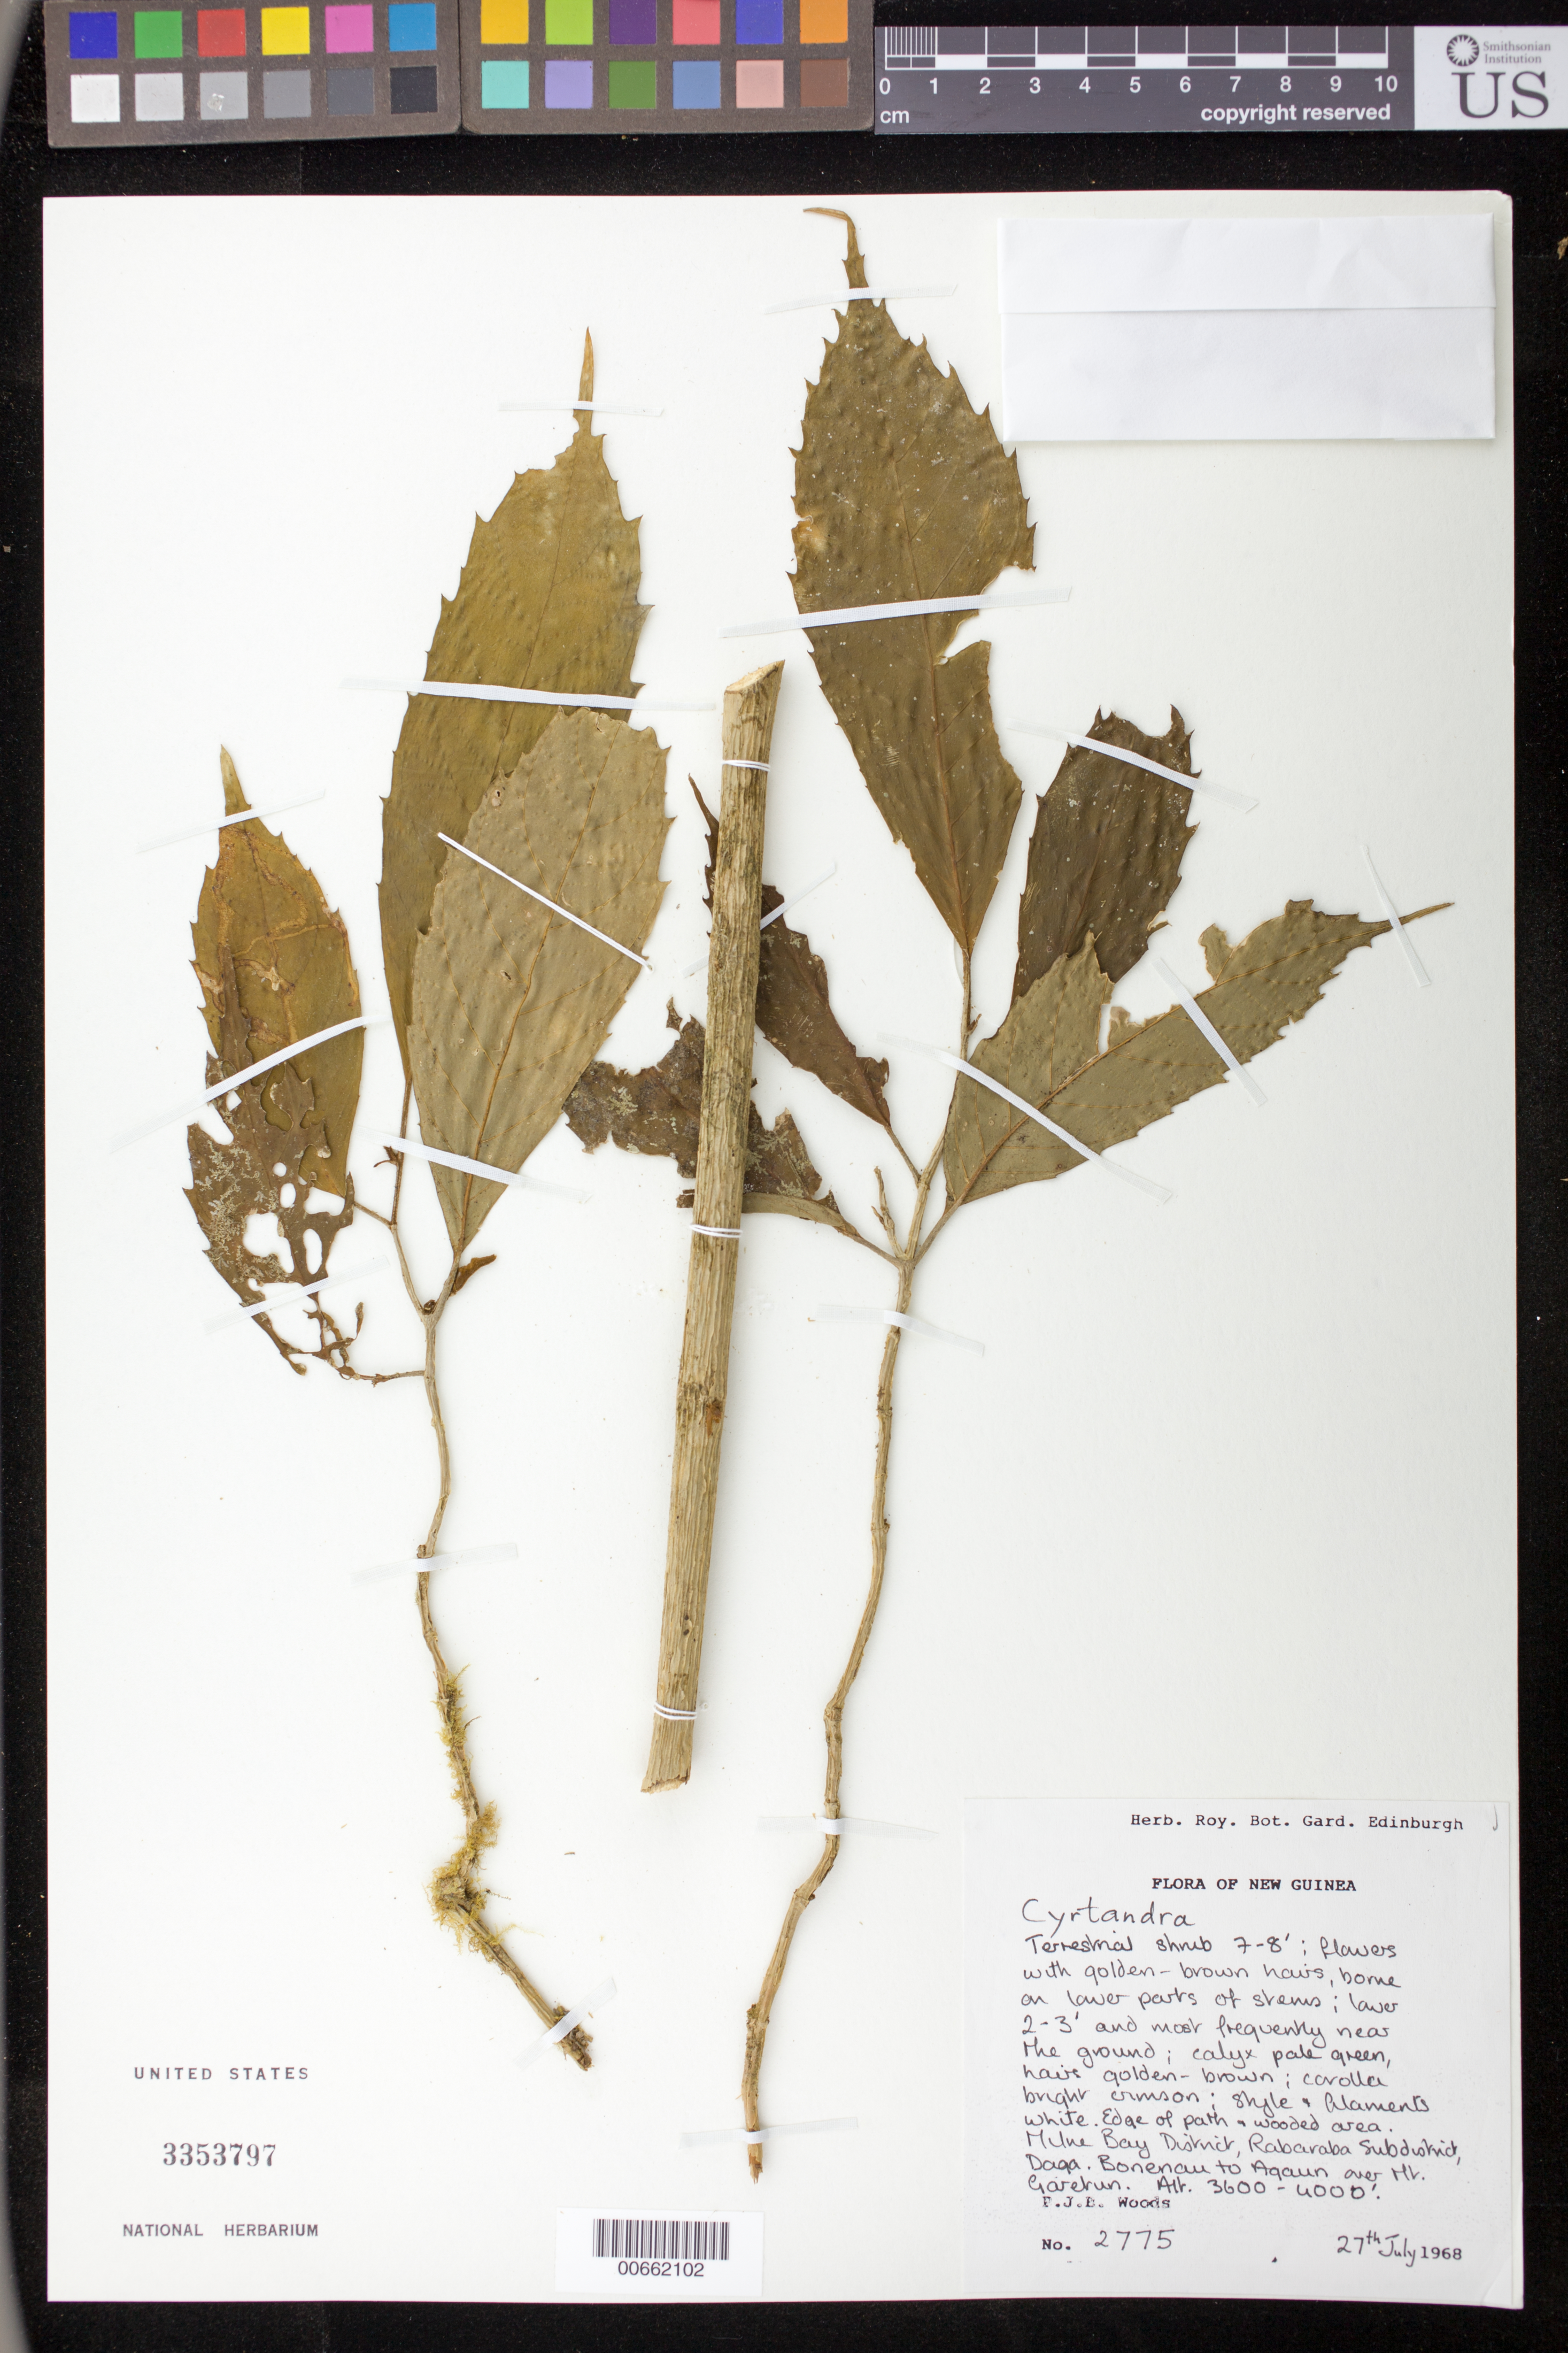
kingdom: Plantae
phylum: Tracheophyta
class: Magnoliopsida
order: Lamiales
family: Gesneriaceae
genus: Cyrtandra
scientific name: Cyrtandra sp.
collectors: P. Woods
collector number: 2775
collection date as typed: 27 Jul 1968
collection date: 1968-07-27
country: Papua New Guinea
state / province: Milne Bay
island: New Guinea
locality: Milne Bay District, Rabaraba subdistrict, Daga, Bonenau to Agaun over Mt. Garetun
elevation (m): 1097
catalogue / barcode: US 3353797